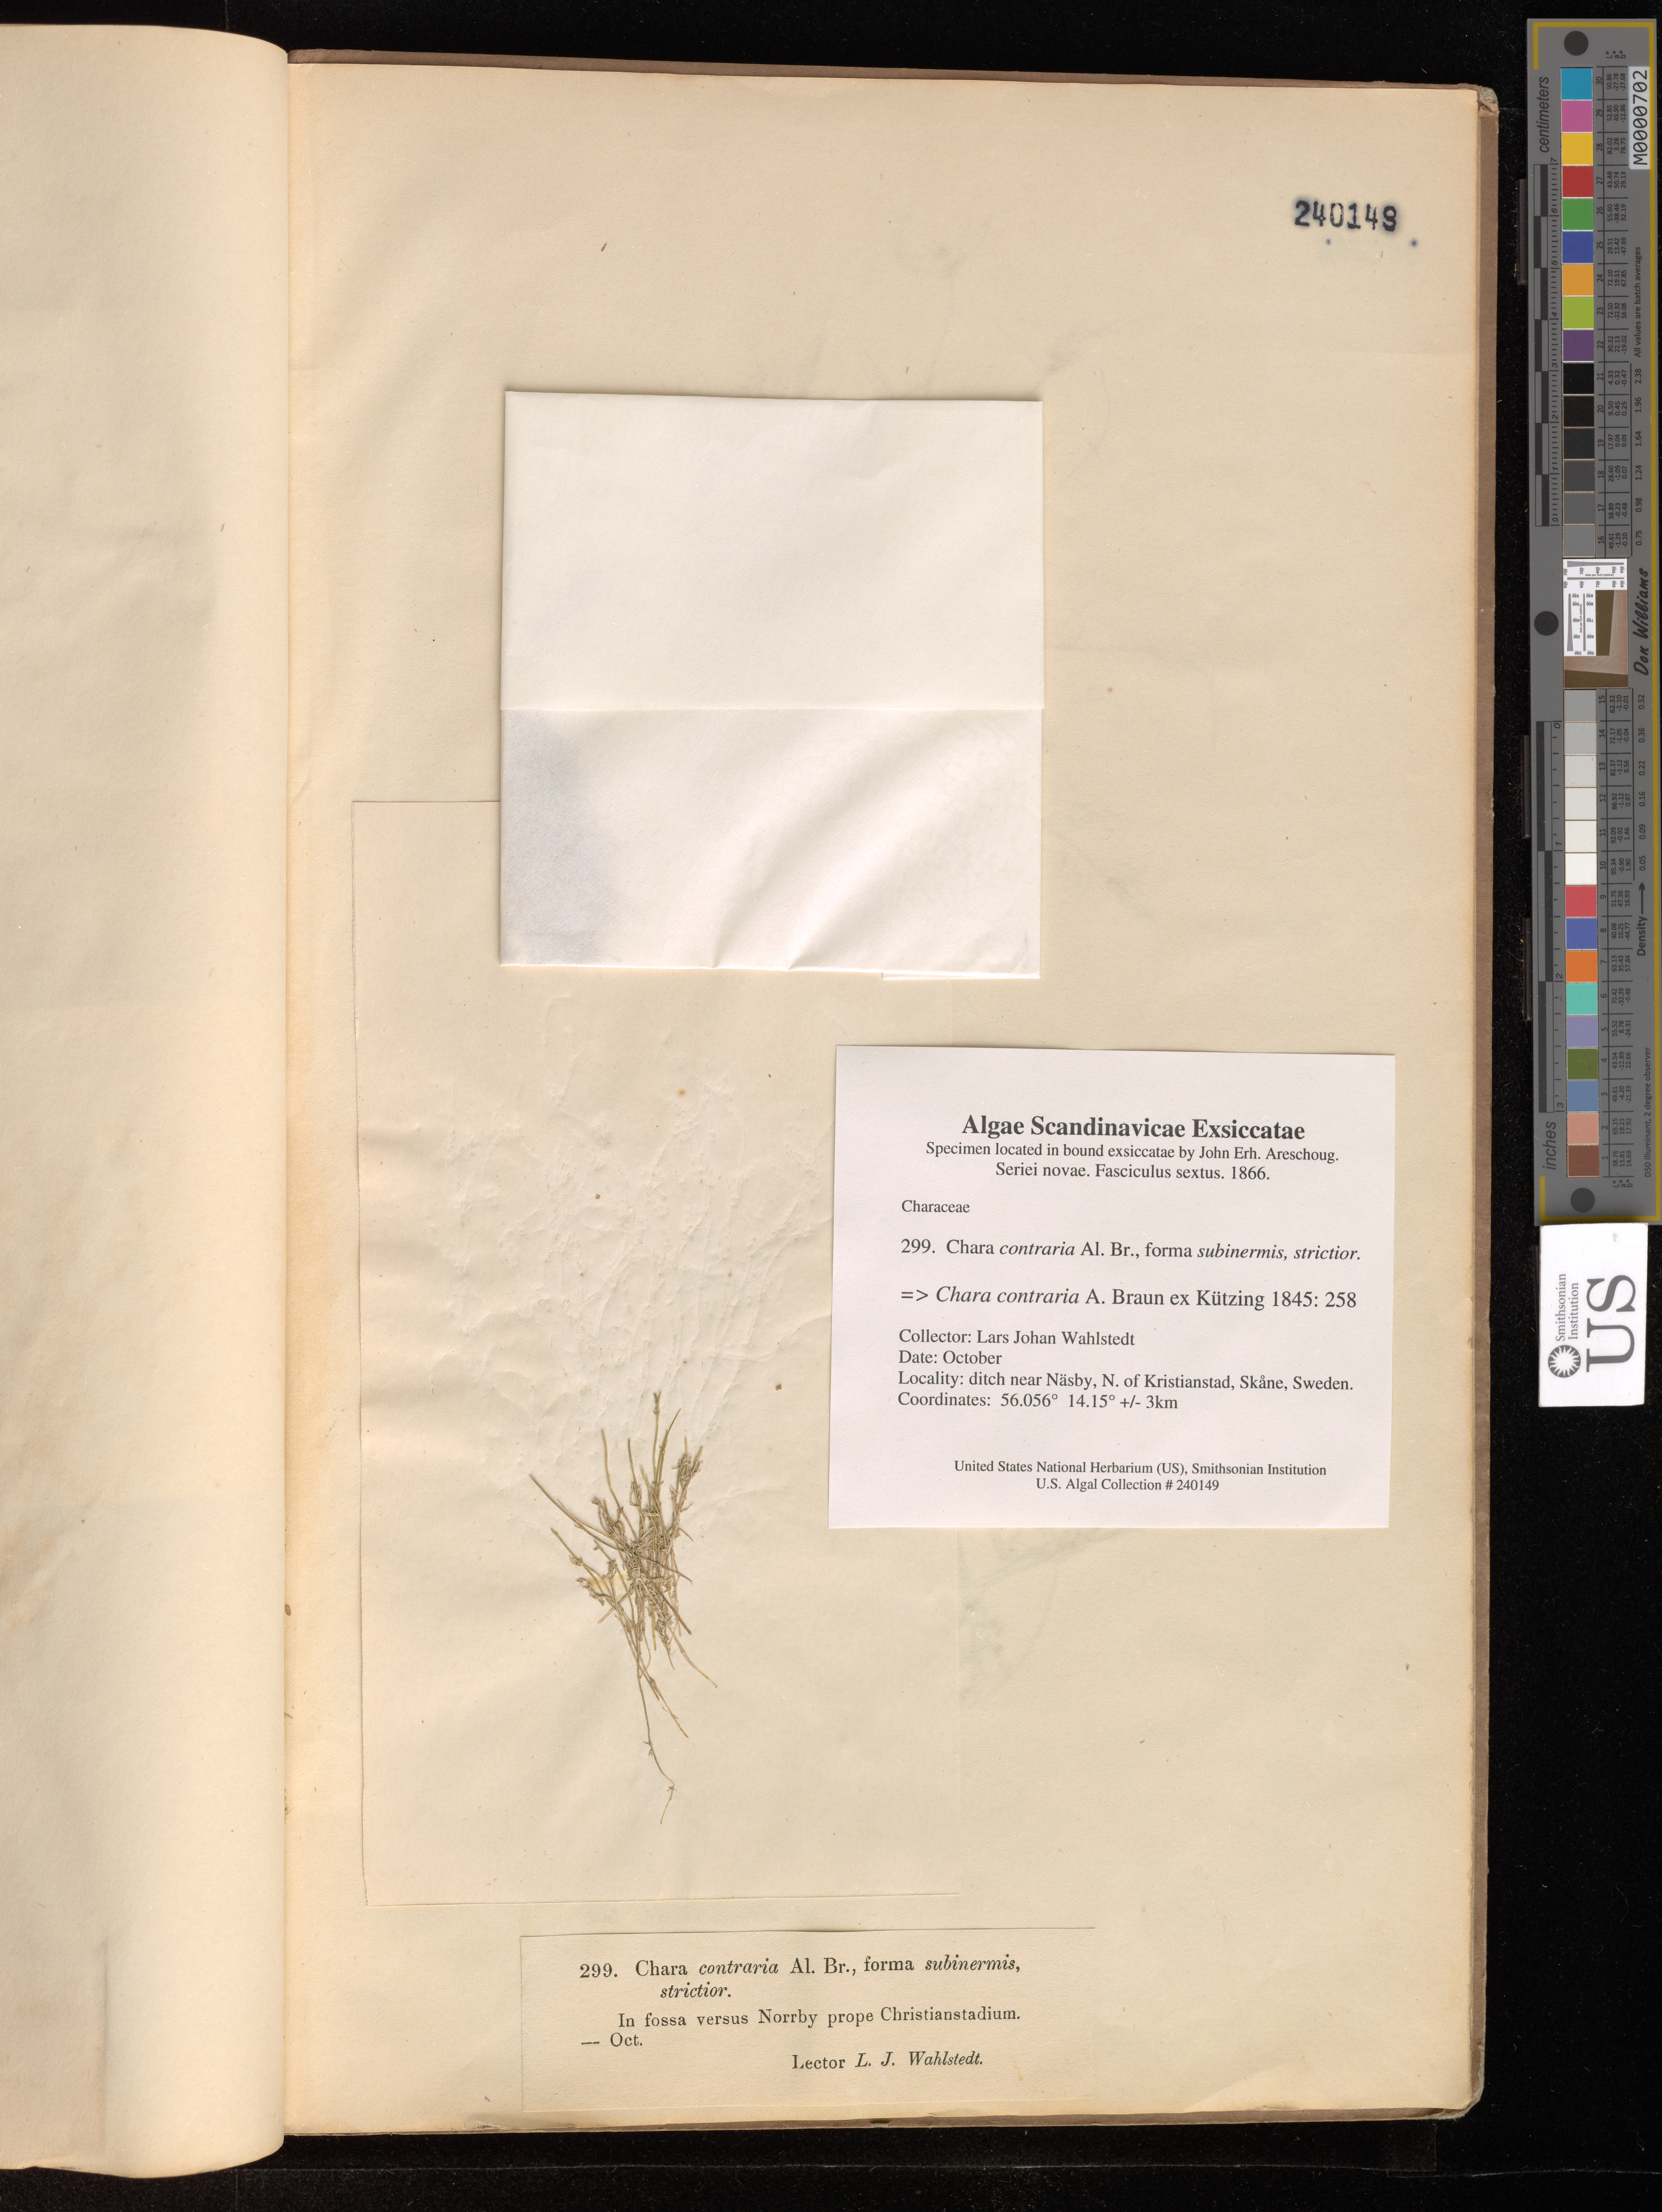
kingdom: Plantae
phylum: Charophyta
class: Charophyceae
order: Charales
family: Characeae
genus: Chara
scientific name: Chara contraria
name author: A. Braun ex Kütz.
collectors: L. J. Wahlstedt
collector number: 299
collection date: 1866-10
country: Sweden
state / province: Skåne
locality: near Nasby, N. of Kristianstad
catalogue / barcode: US 240149